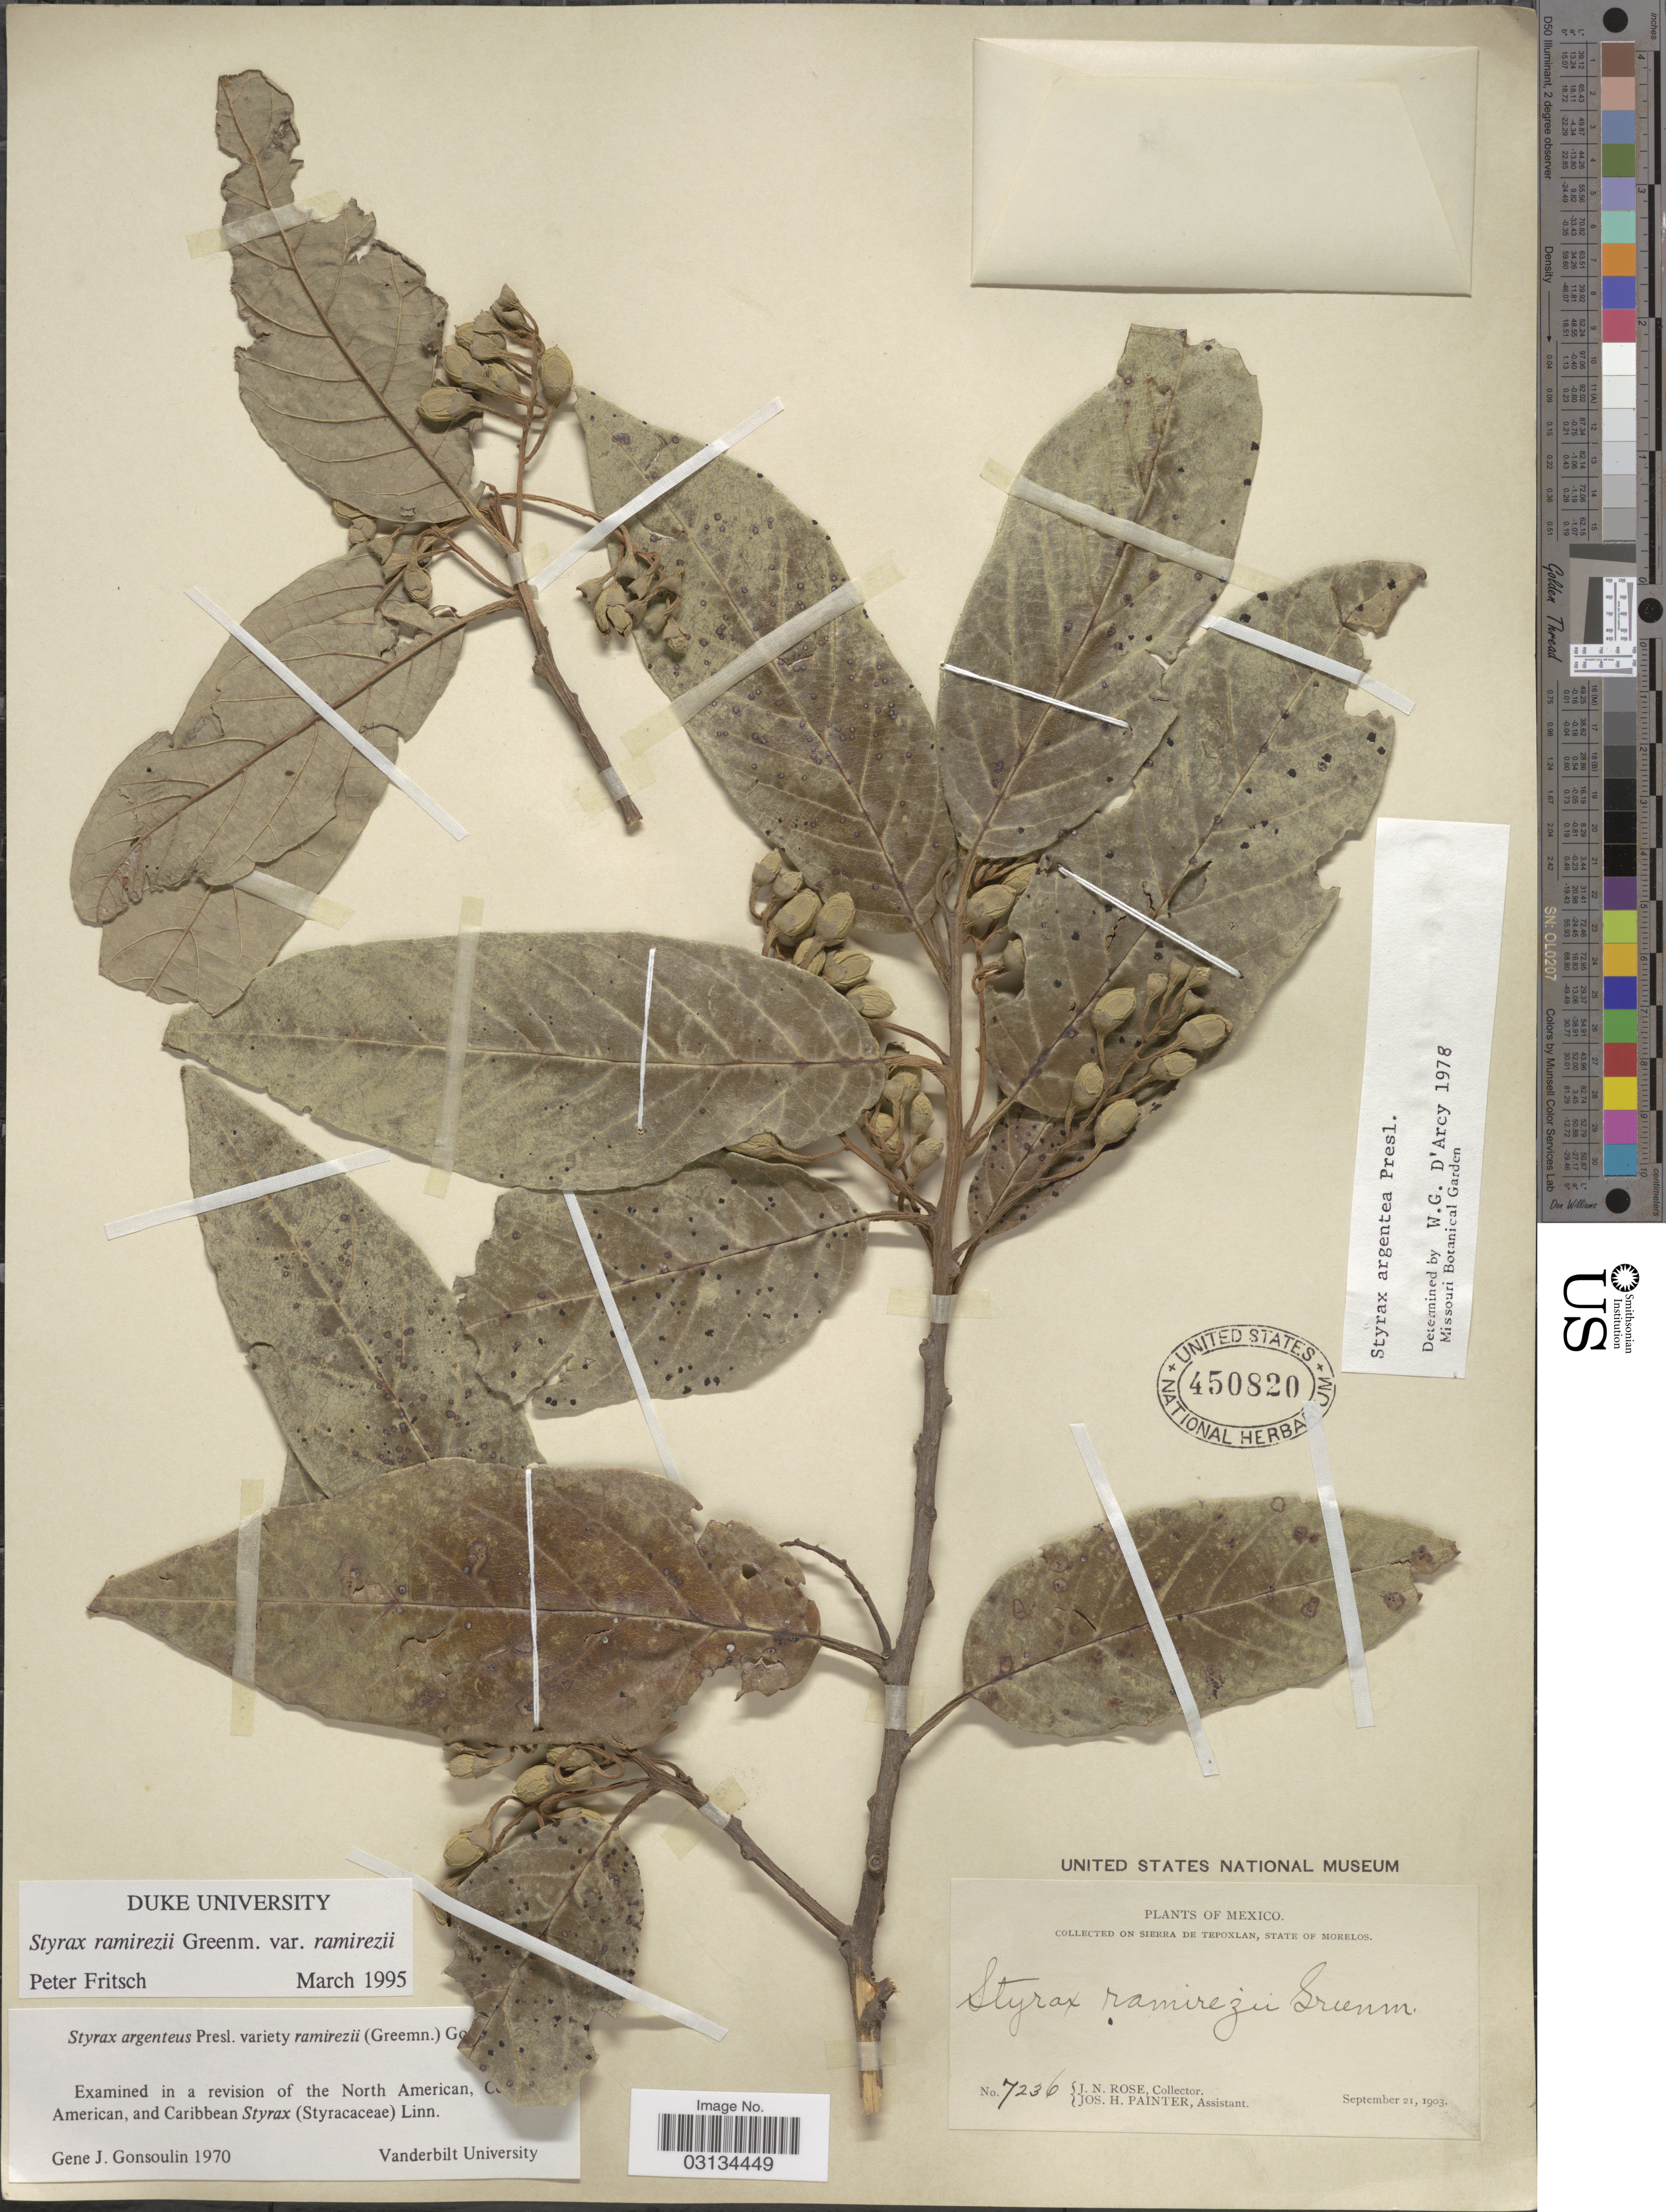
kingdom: Plantae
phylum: Tracheophyta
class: Magnoliopsida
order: Ericales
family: Styracaceae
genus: Styrax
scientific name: Styrax ramirezii var. ramirezii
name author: Greenm.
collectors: J. N. Rose & J. H. Painter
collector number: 7236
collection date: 1903-09-21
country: Mexico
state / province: Morelos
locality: On Sierra de Tepoxlan.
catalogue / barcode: US 450820